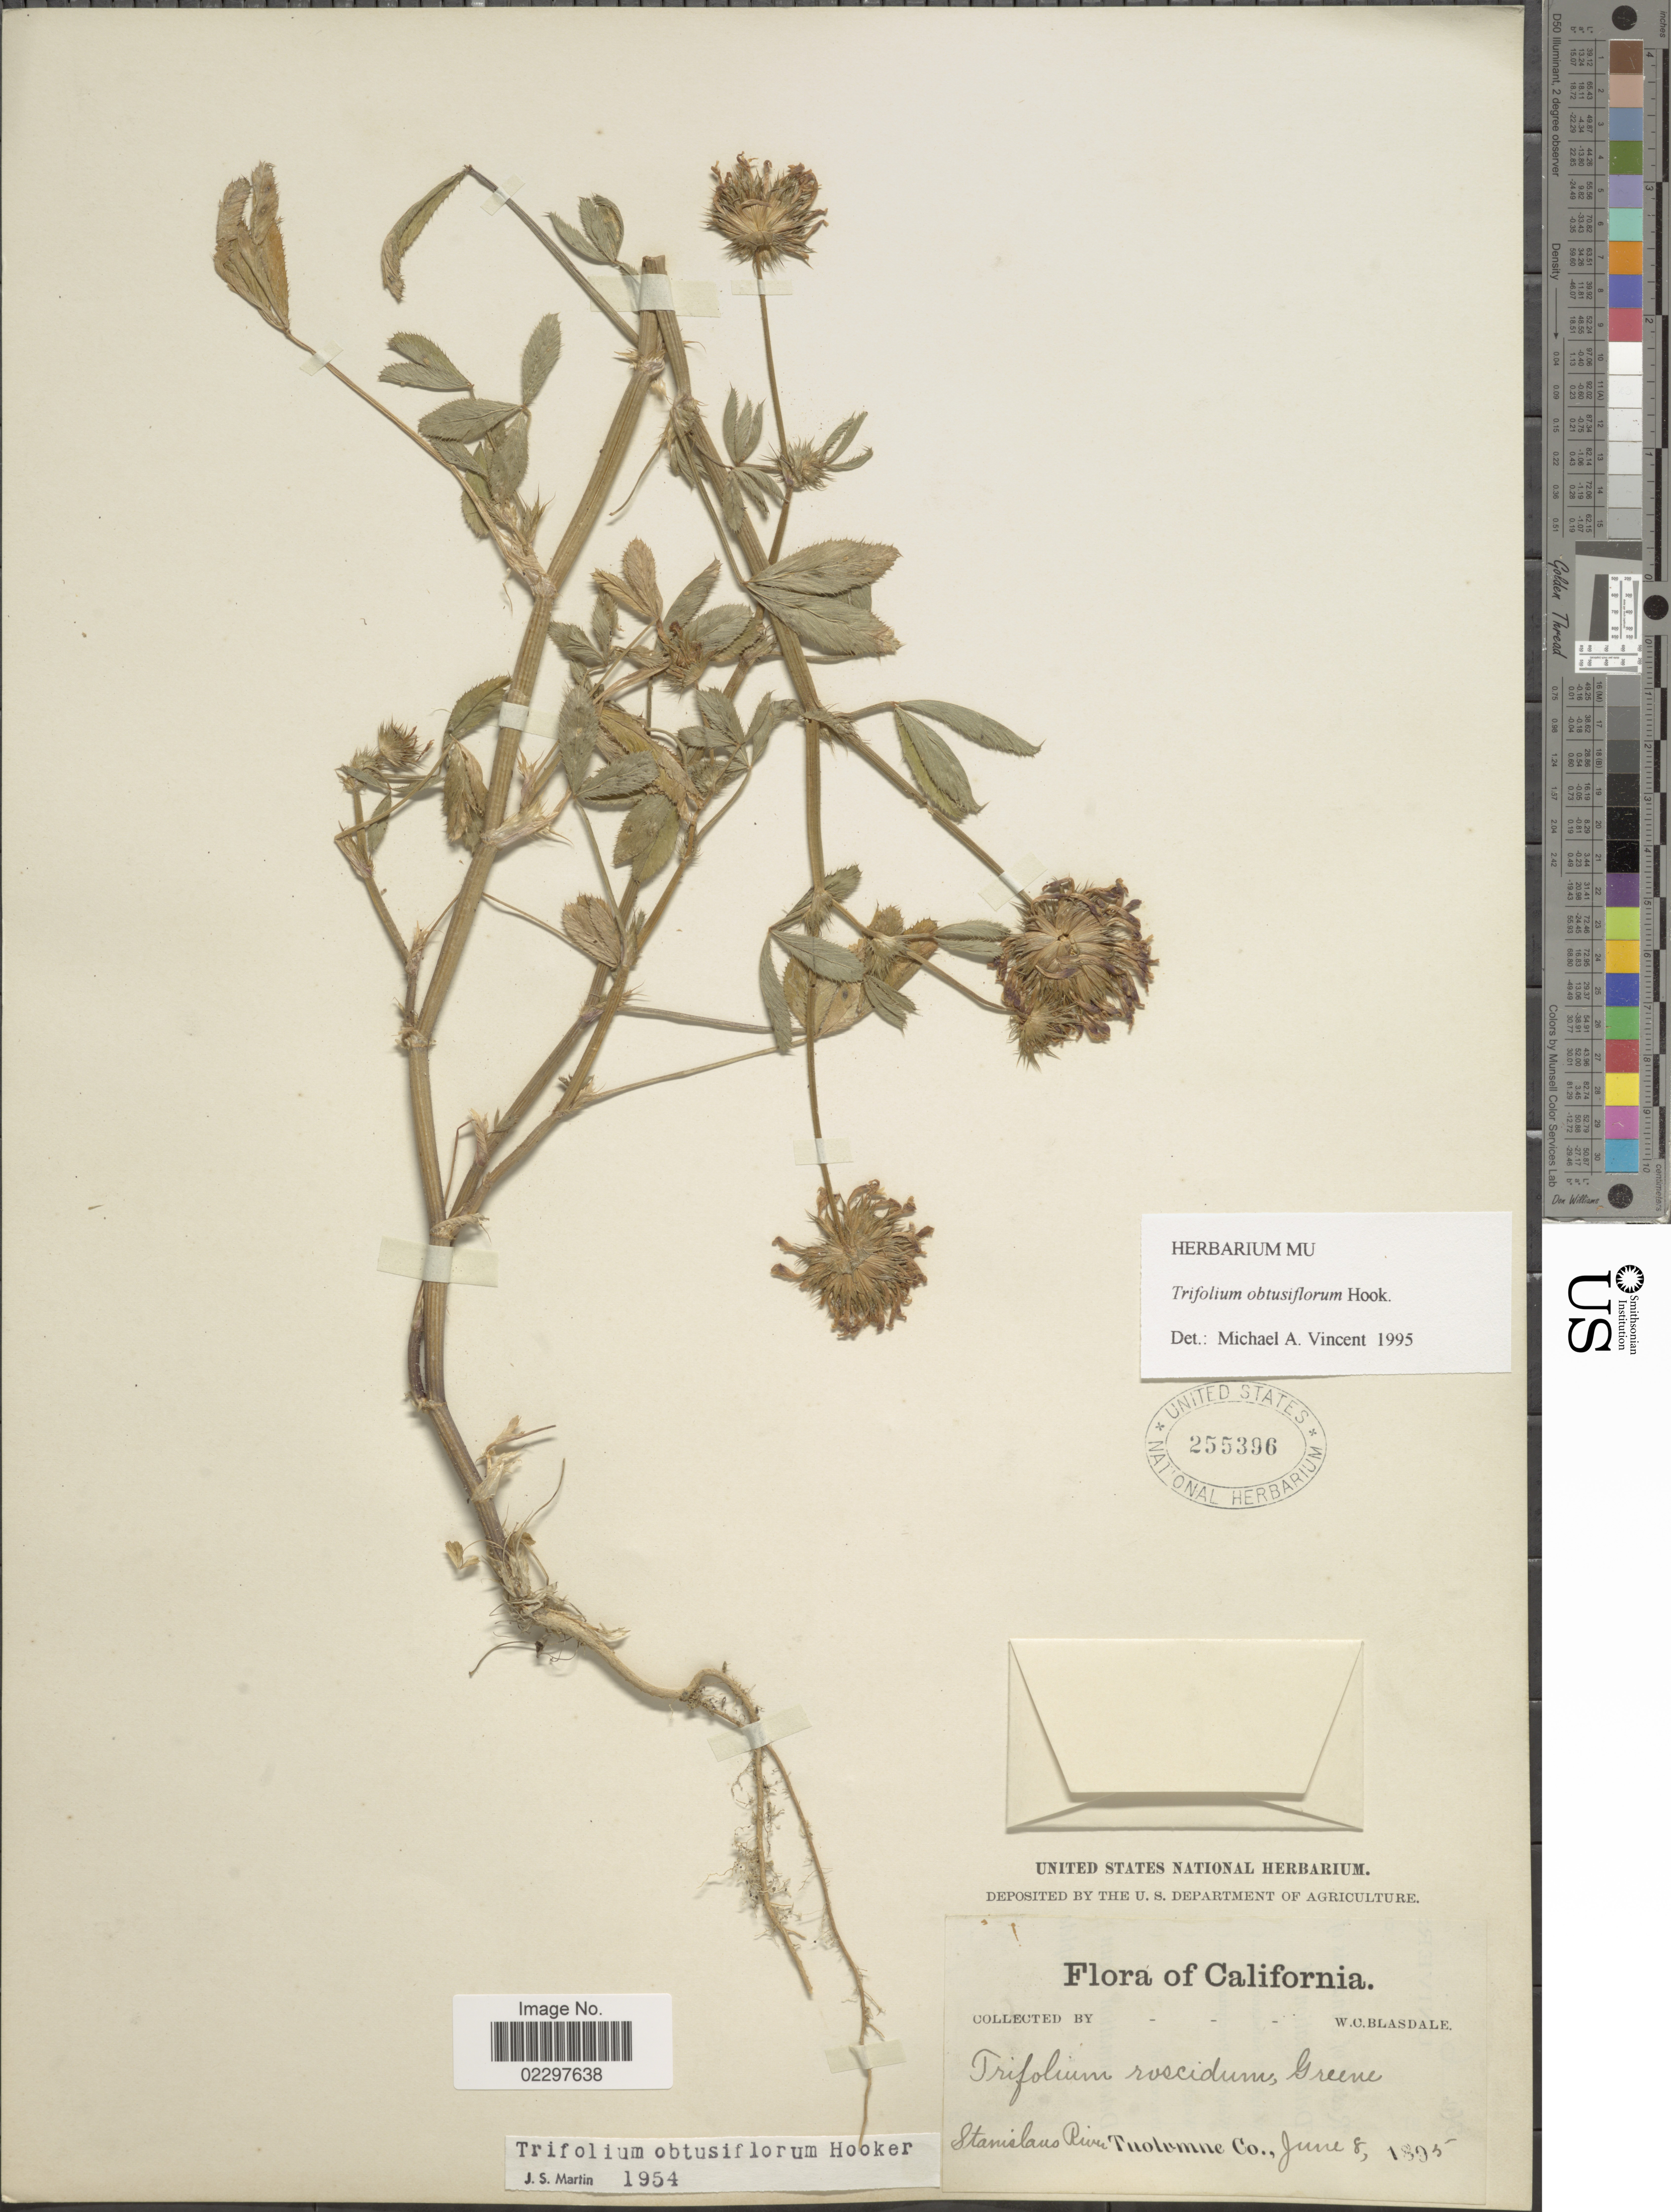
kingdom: Plantae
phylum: Tracheophyta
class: Magnoliopsida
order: Fabales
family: Fabaceae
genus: Trifolium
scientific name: Trifolium obtusiflorum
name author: Hook.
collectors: W. Blasdale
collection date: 1895-06-08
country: United States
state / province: California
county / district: Tuolumne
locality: Stanislaus River, Tuolumne Co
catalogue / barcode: US 255396